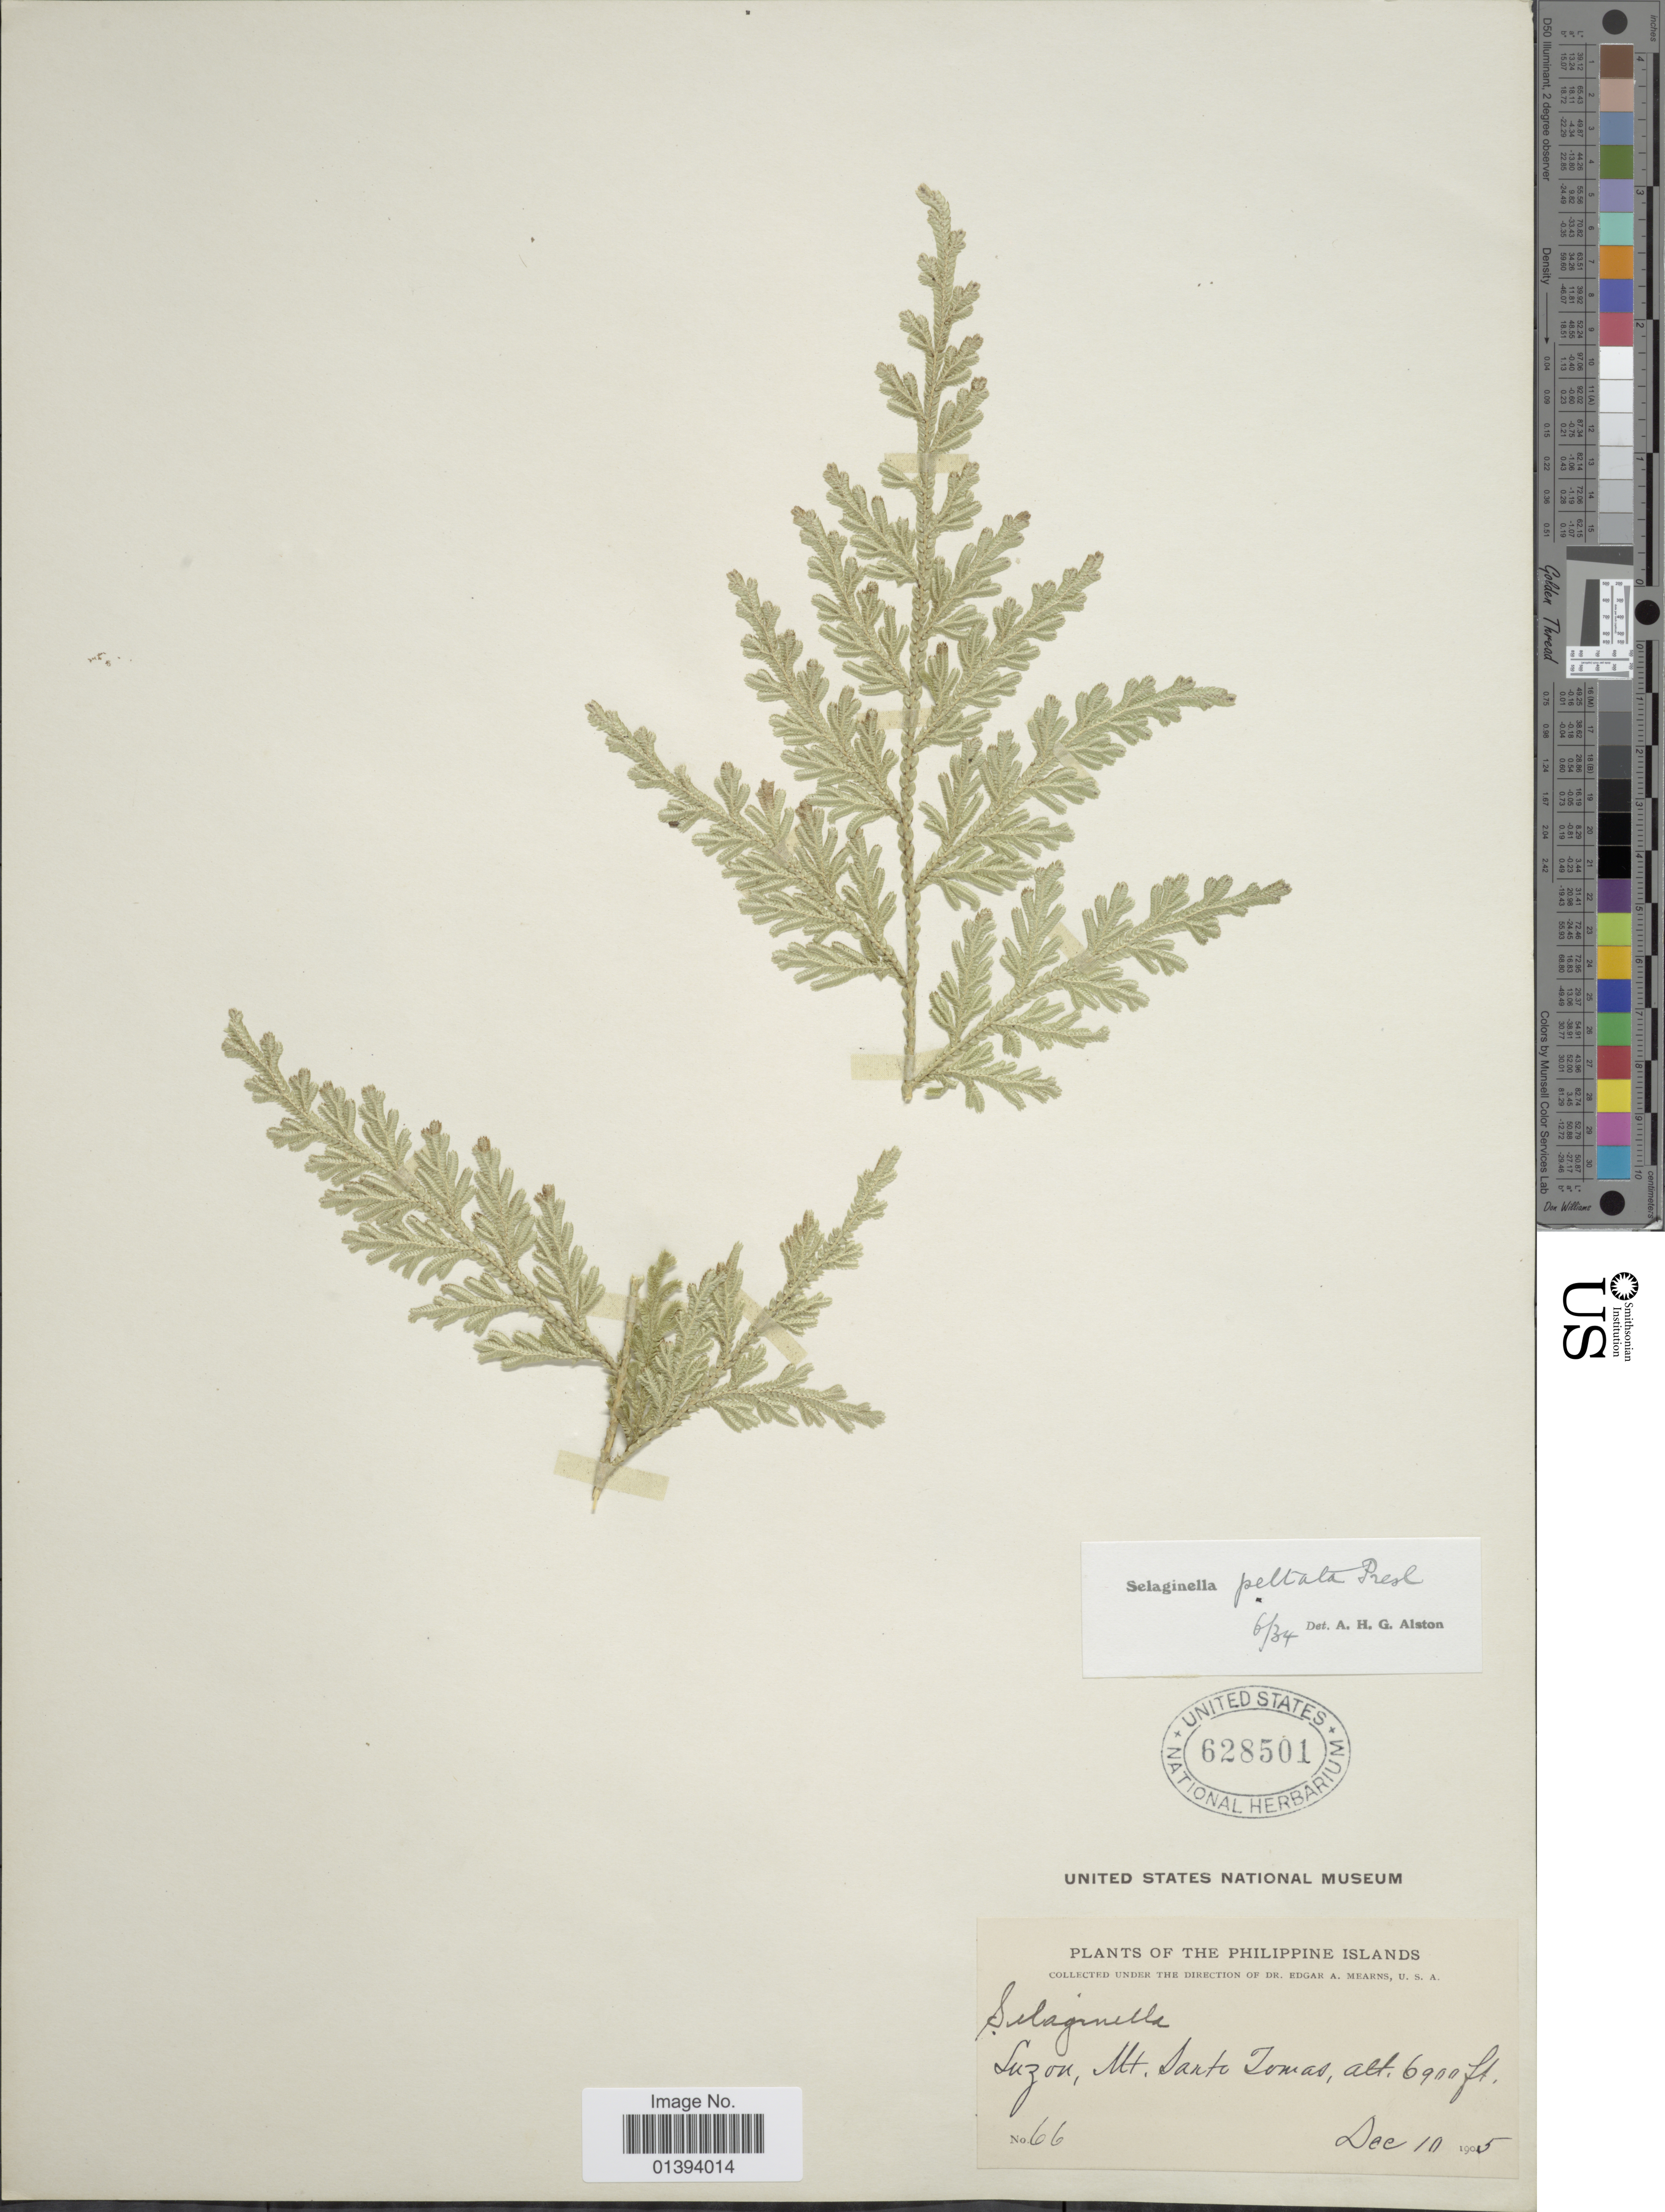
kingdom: Plantae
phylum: Tracheophyta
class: Lycopodiopsida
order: Selaginellales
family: Selaginellaceae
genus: Selaginella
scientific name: Selaginella peltata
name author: C. Presl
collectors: E. A. Mearns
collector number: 66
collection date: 1905-12-10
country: Philippines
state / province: Central Luzon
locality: Luzon, Mt. Santo Tomas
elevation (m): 2103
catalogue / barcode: US 628501